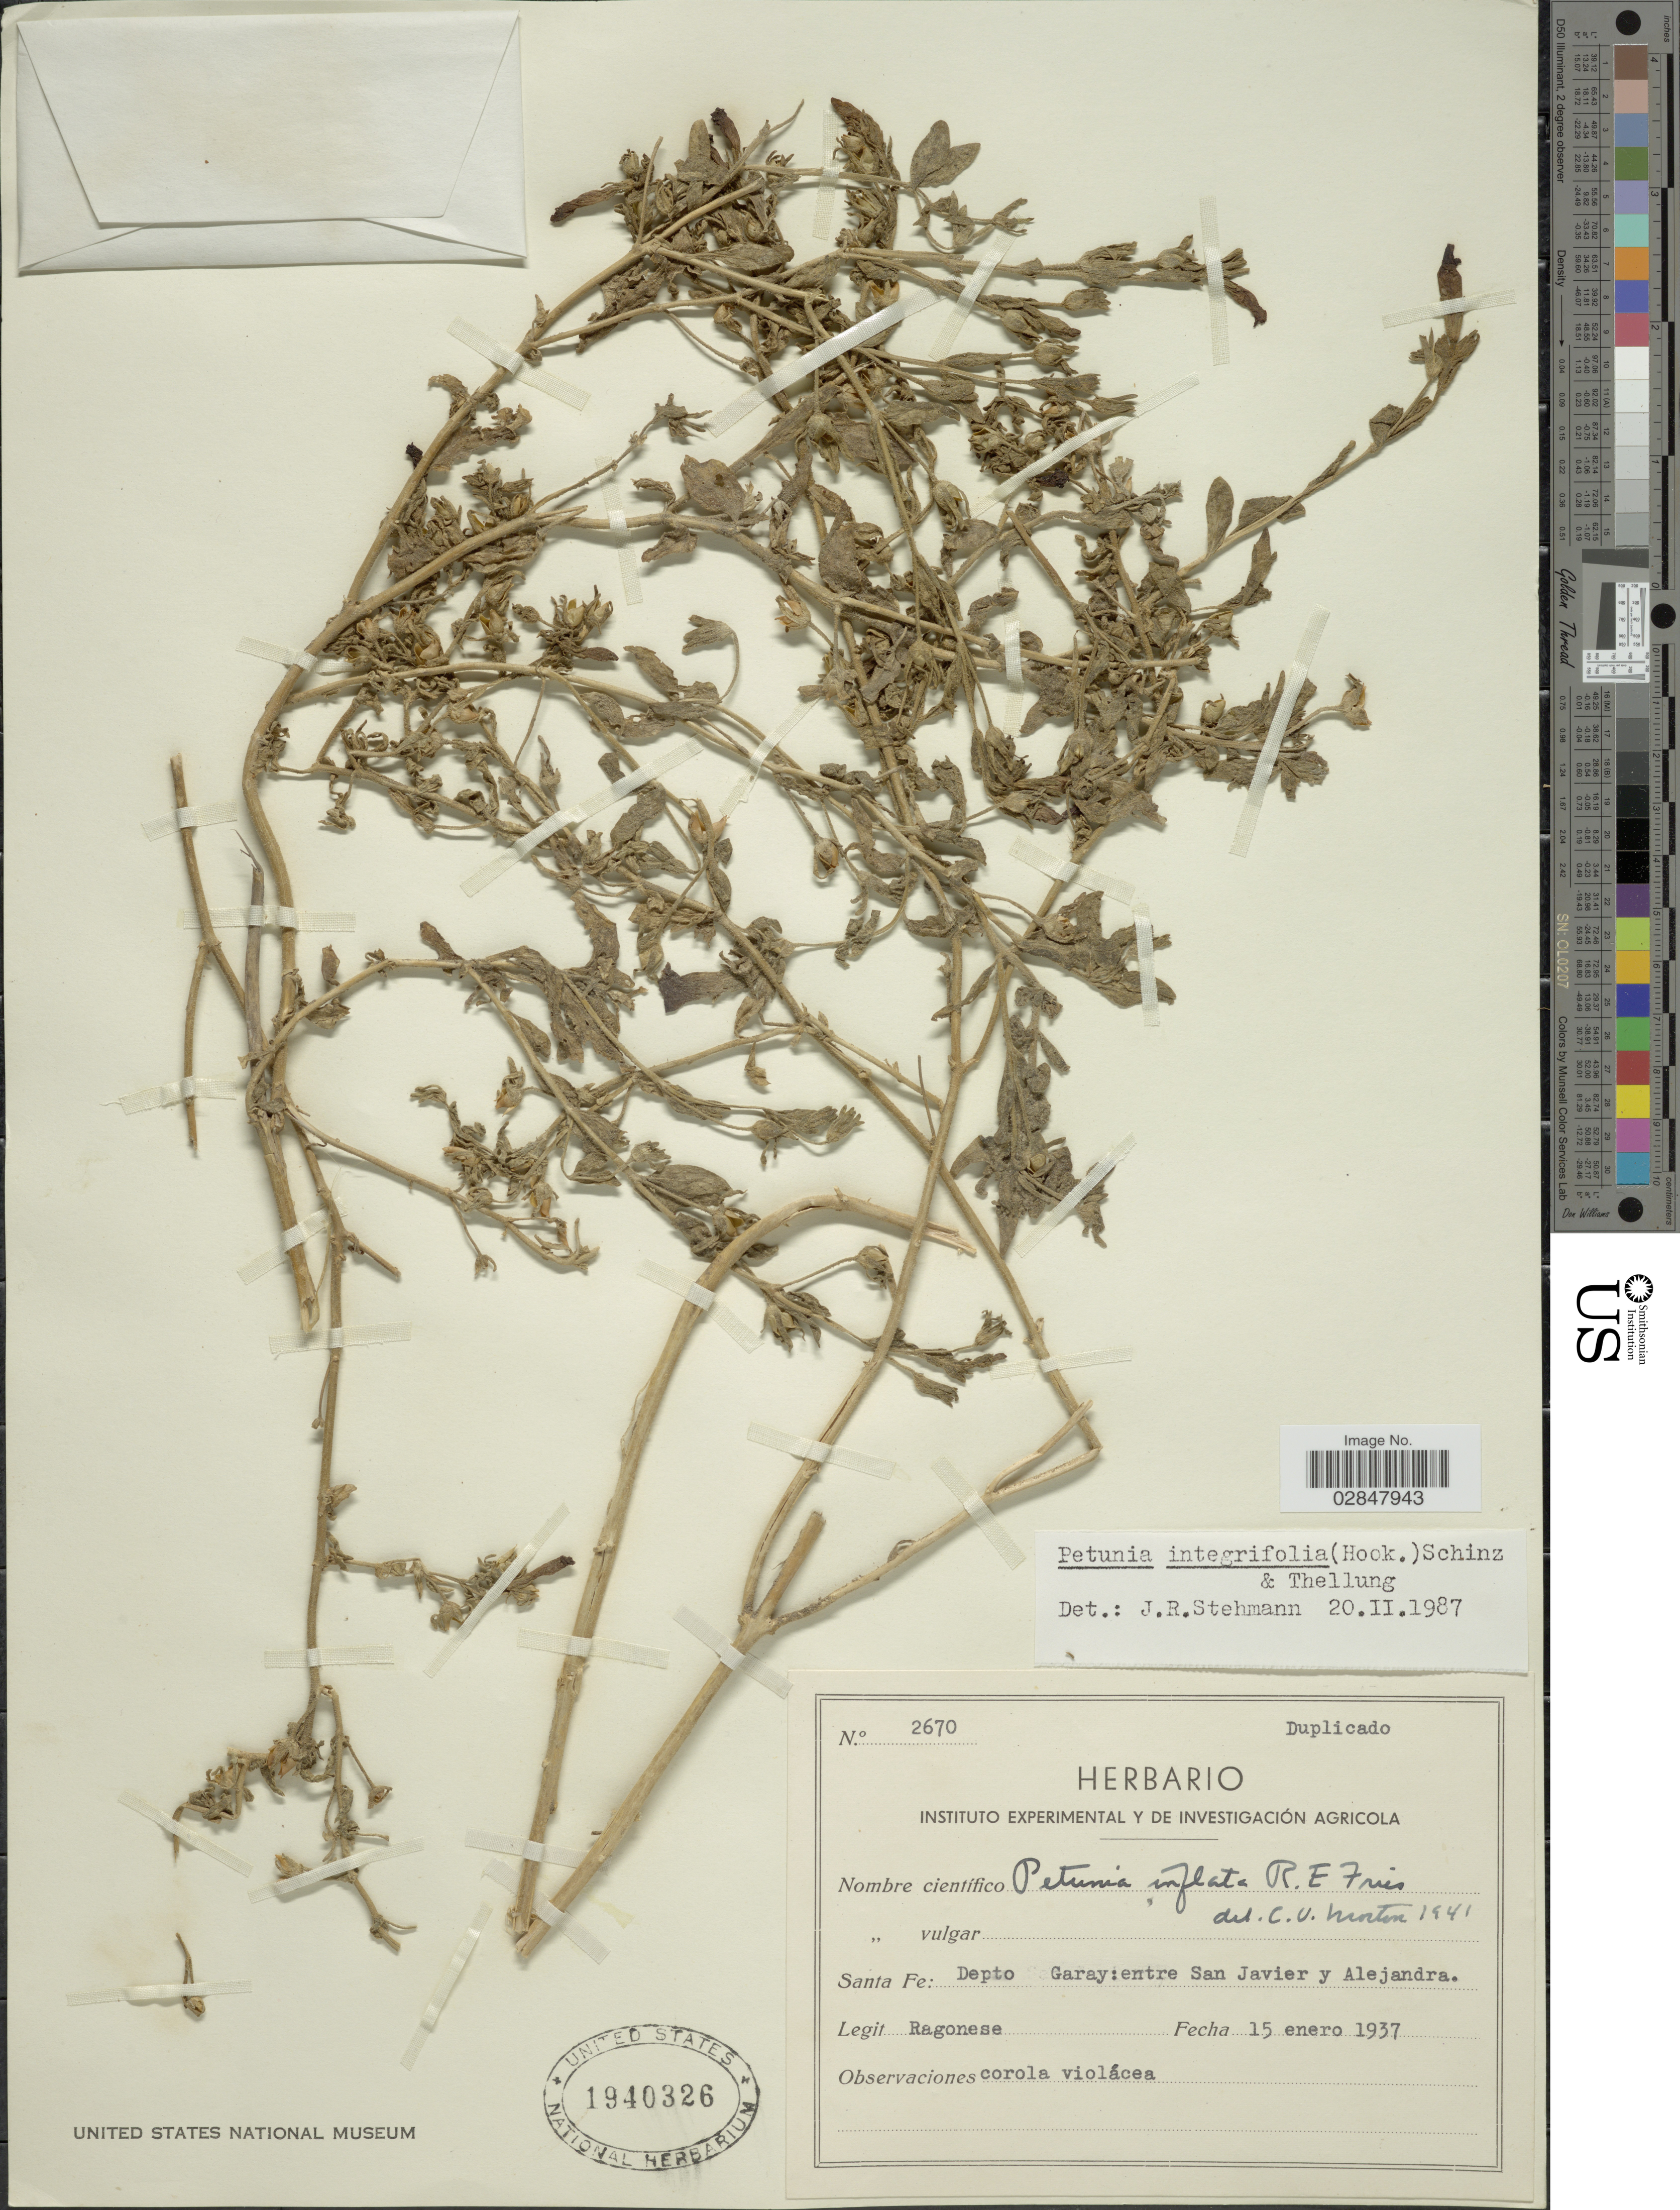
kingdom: Plantae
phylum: Tracheophyta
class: Magnoliopsida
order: Solanales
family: Solanaceae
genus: Petunia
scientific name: Petunia integrifolia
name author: (Hook.) Schinz & Thell.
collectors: Ragonese, --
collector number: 2670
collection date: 1937-01-15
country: Argentina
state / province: Santa Fe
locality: Depto Garay, entre San Javier y Alejandra.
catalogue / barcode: US 1940326